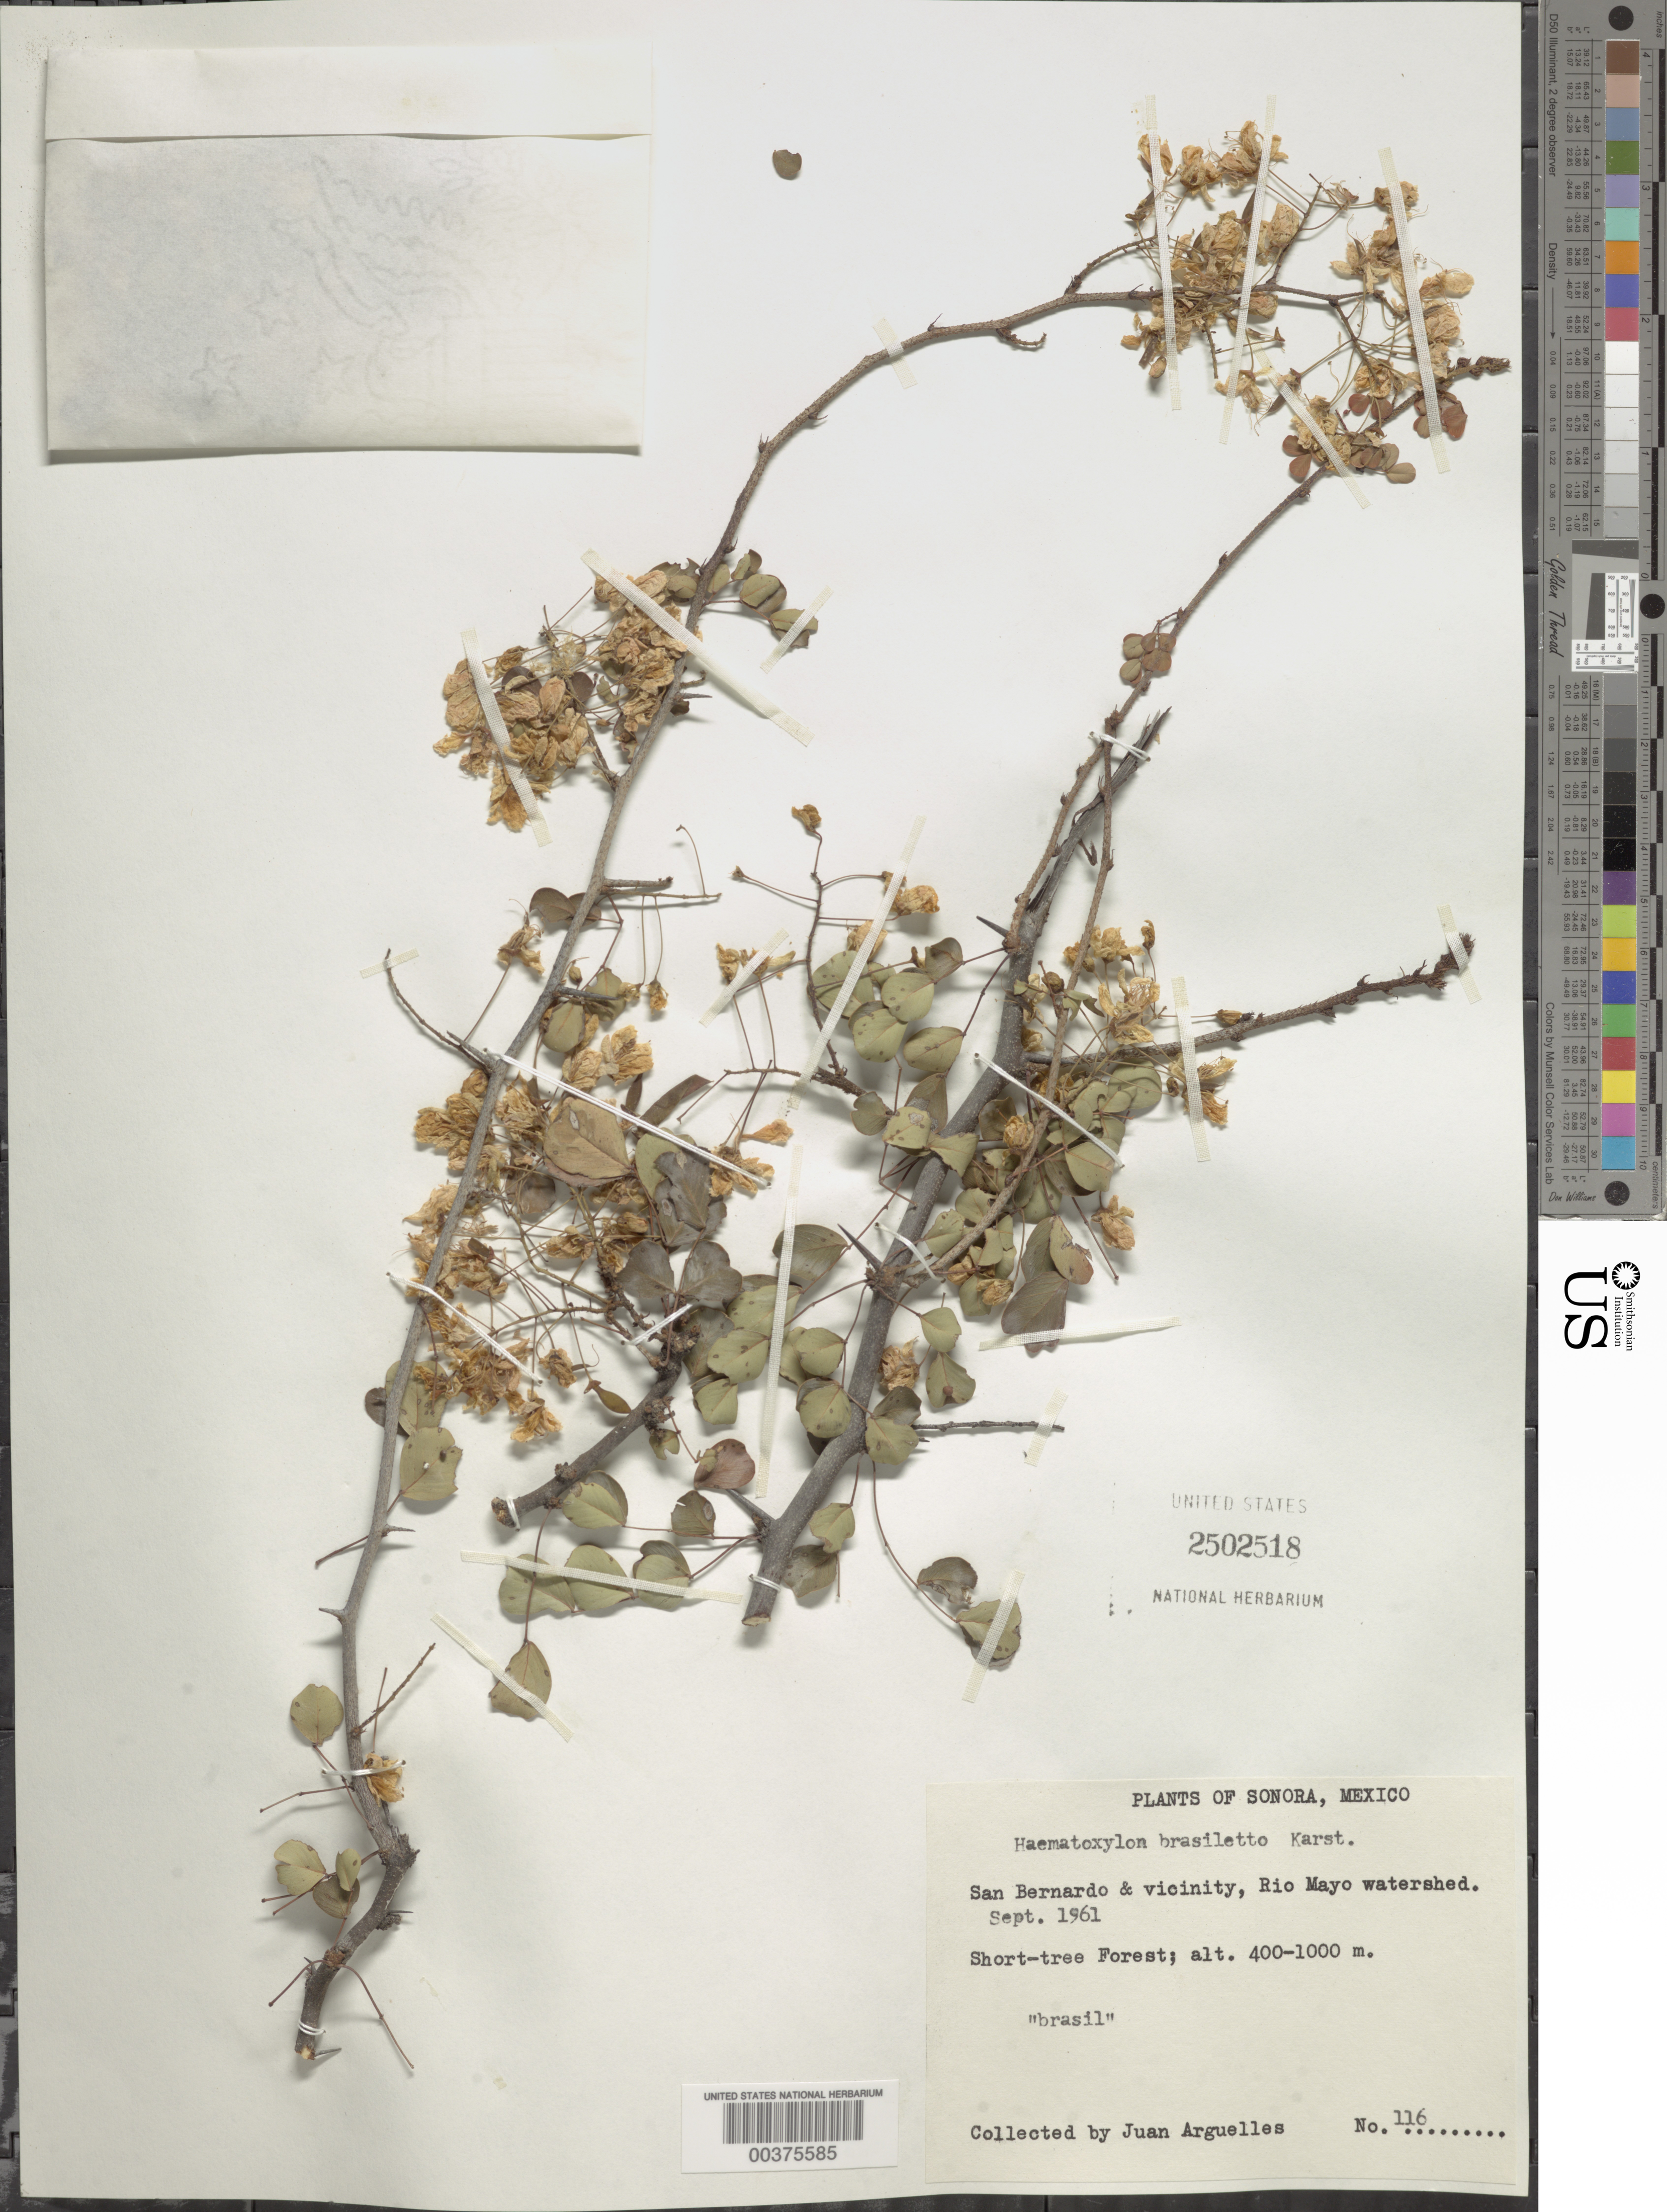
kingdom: Plantae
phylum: Tracheophyta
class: Magnoliopsida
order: Fabales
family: Fabaceae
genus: Haematoxylum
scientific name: Haematoxylum brasiletto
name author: H. Karst.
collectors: J. Arguelles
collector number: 116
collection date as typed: Sep 1961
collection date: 1961-09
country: Mexico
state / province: Sonora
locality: San bernardo and vicinity, Rio Mayo watershed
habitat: Short tree forest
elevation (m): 400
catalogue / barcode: US 2502518